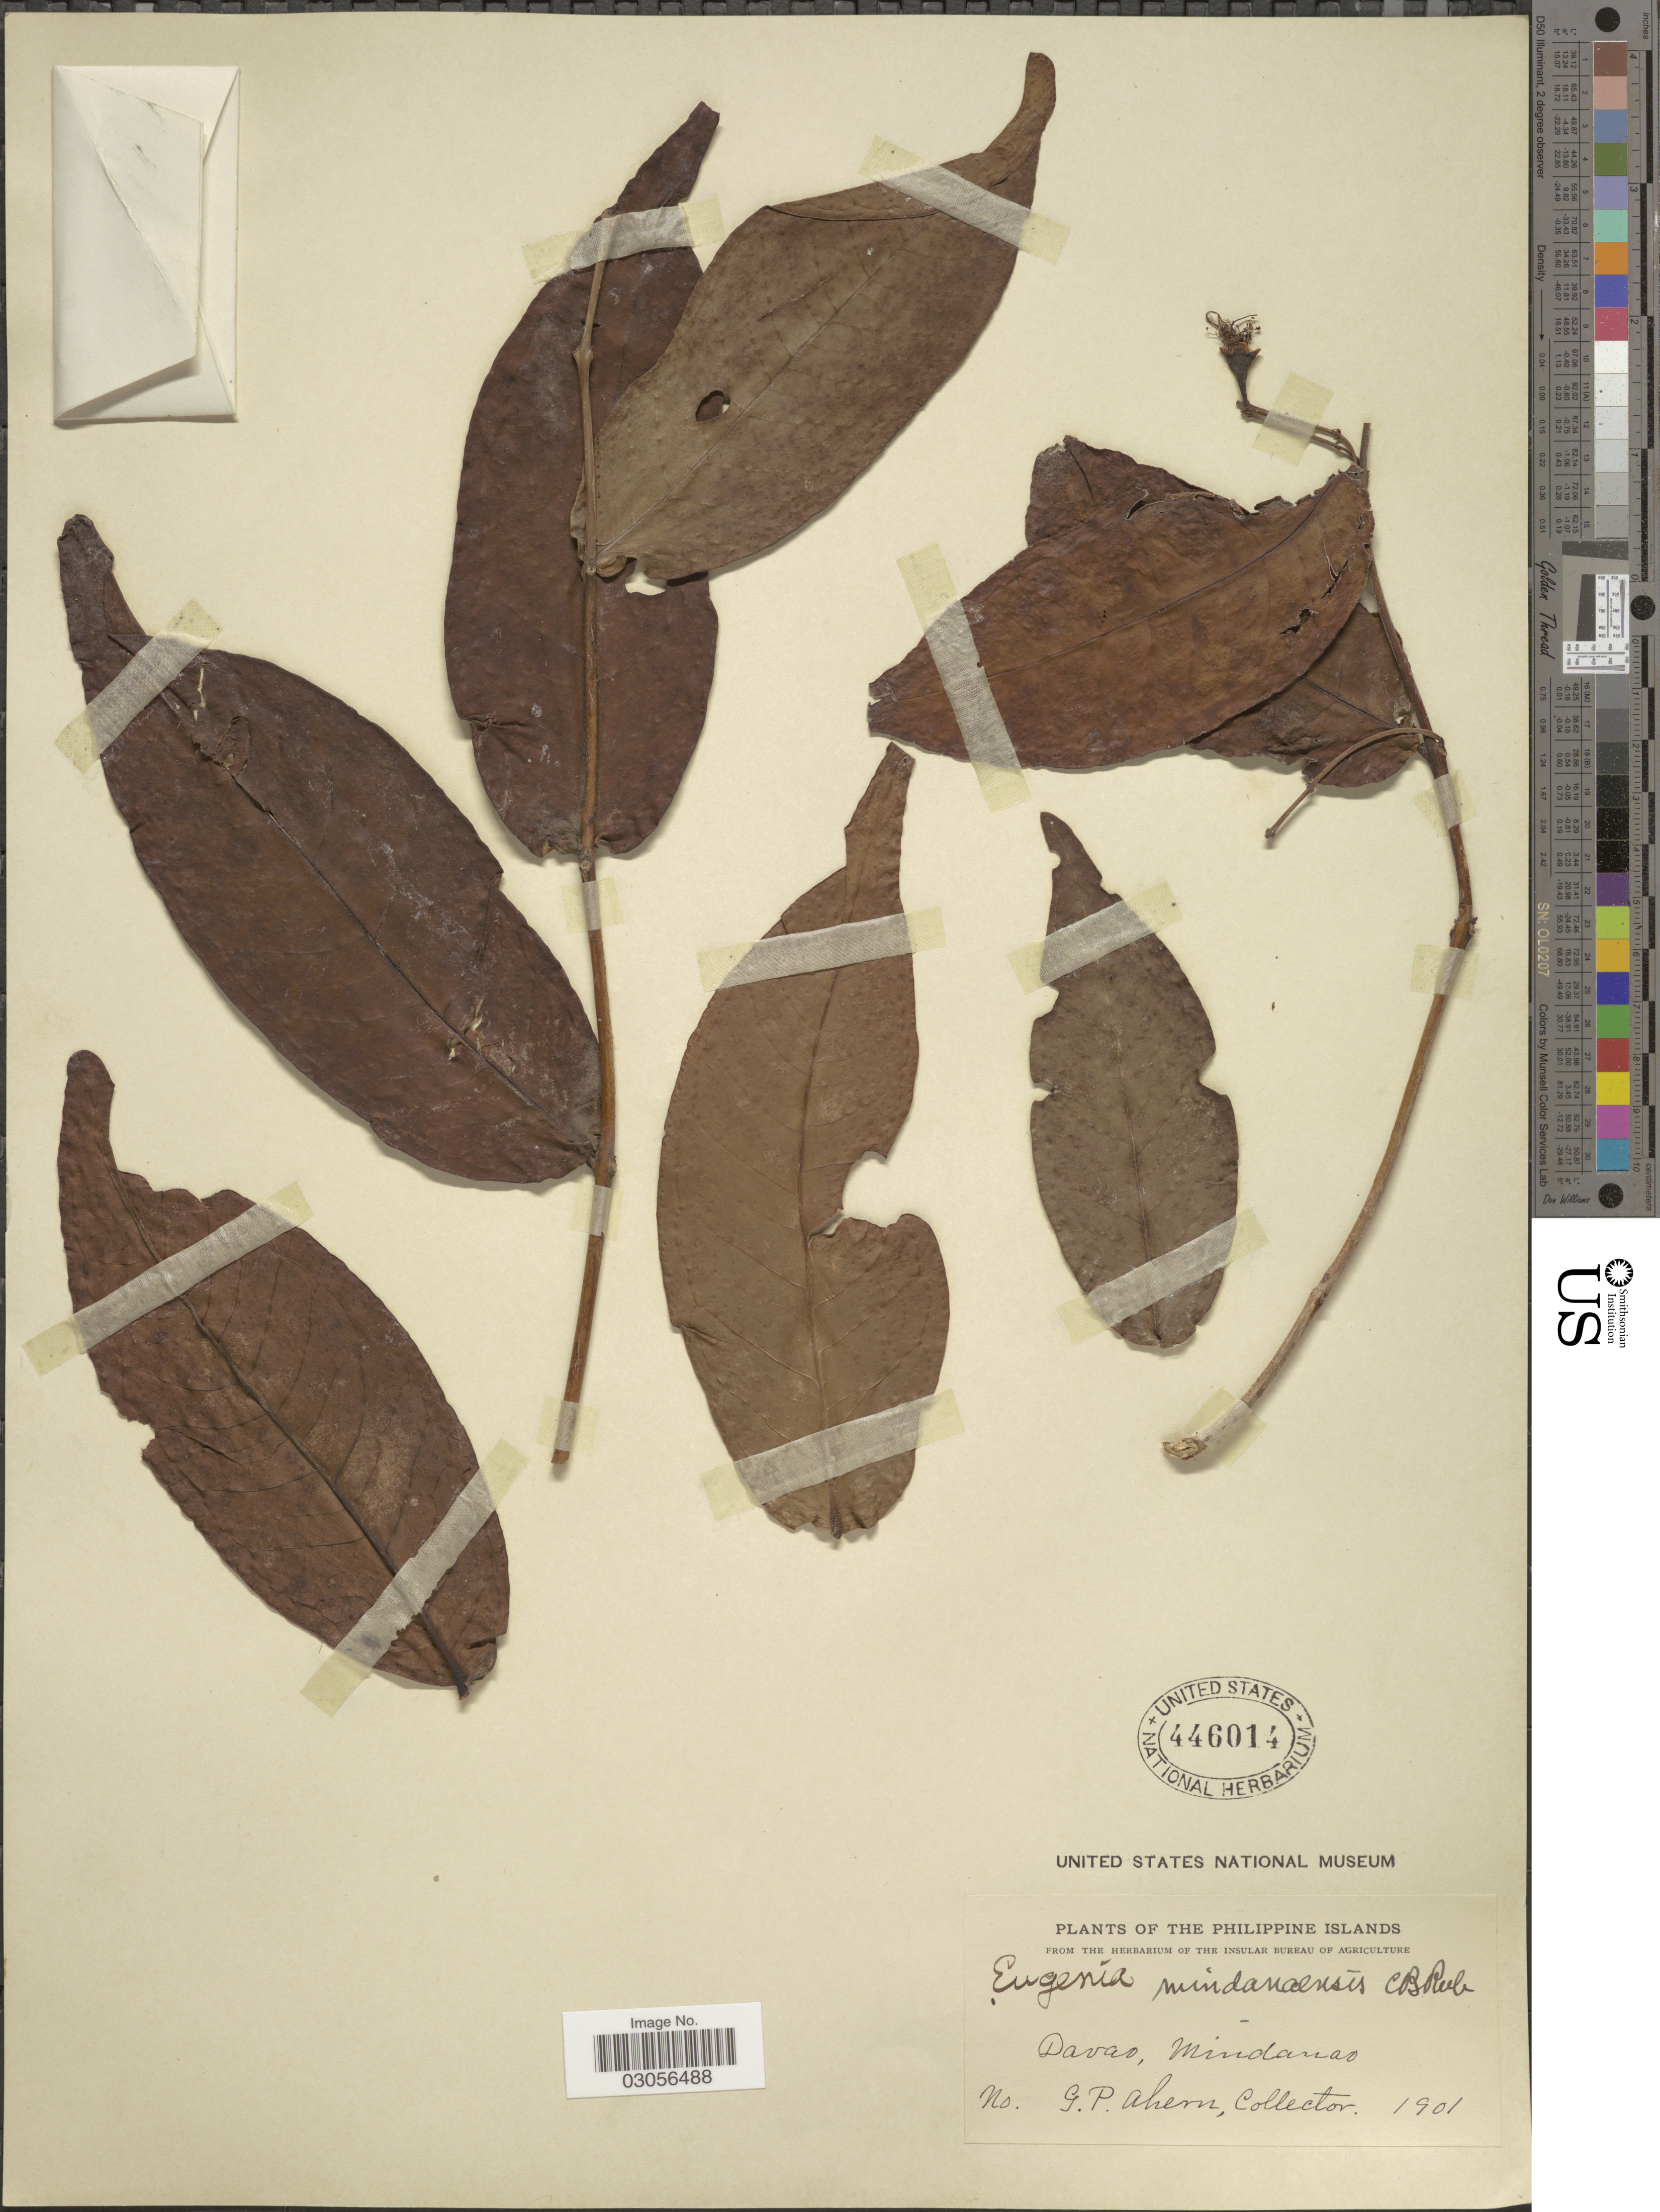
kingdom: Plantae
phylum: Tracheophyta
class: Magnoliopsida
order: Myrtales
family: Myrtaceae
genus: Syzygium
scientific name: Syzygium aqueum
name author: (Burm. f.) Altson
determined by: Strong, Mark T., (BOT), Smithsonian Institution - National Museum of Natural History (UNITED STATES)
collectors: G. Ahern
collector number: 1901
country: Philippines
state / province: Davao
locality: The Philippine Islands, Davao, Mindanao.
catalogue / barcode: US 446014